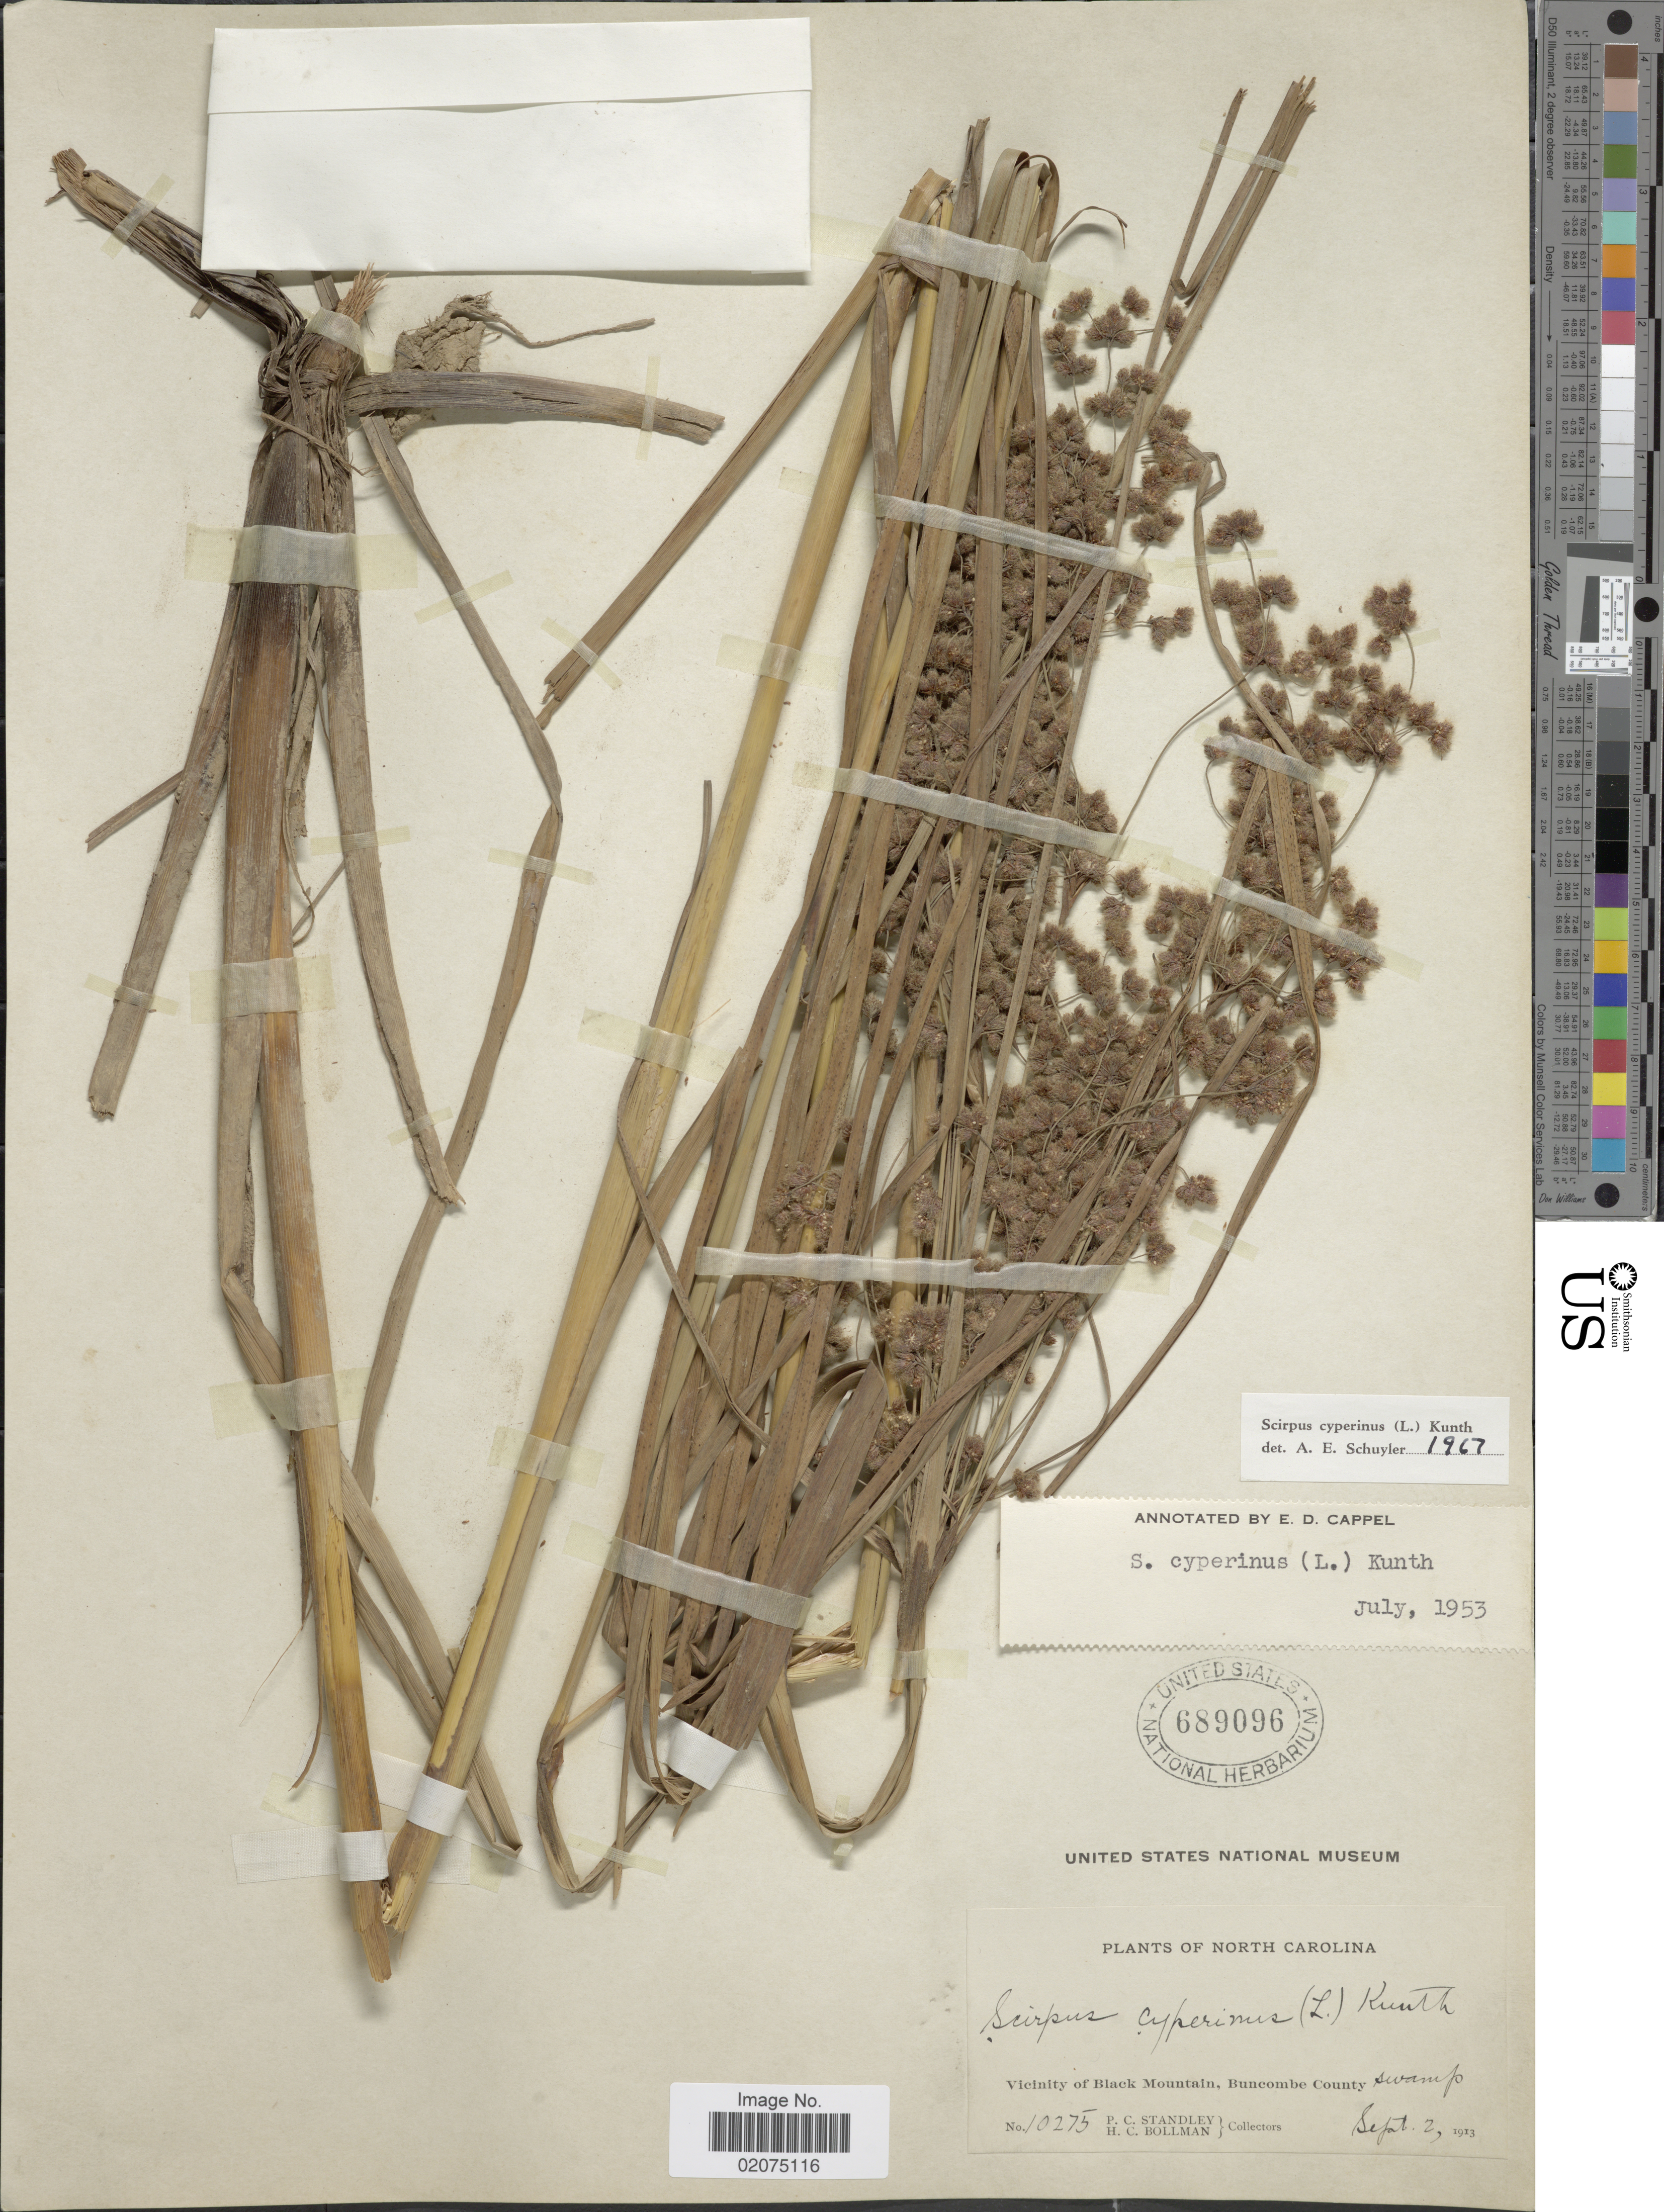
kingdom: Plantae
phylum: Tracheophyta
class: Liliopsida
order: Poales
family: Cyperaceae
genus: Scirpus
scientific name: Scirpus cyperinus (L.) Kunth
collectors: P. C. Standley & H. C. Bollman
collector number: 10275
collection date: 1913-09-02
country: United States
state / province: North Carolina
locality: Vicinity of Black Mountain, Buncombe County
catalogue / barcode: US 689096